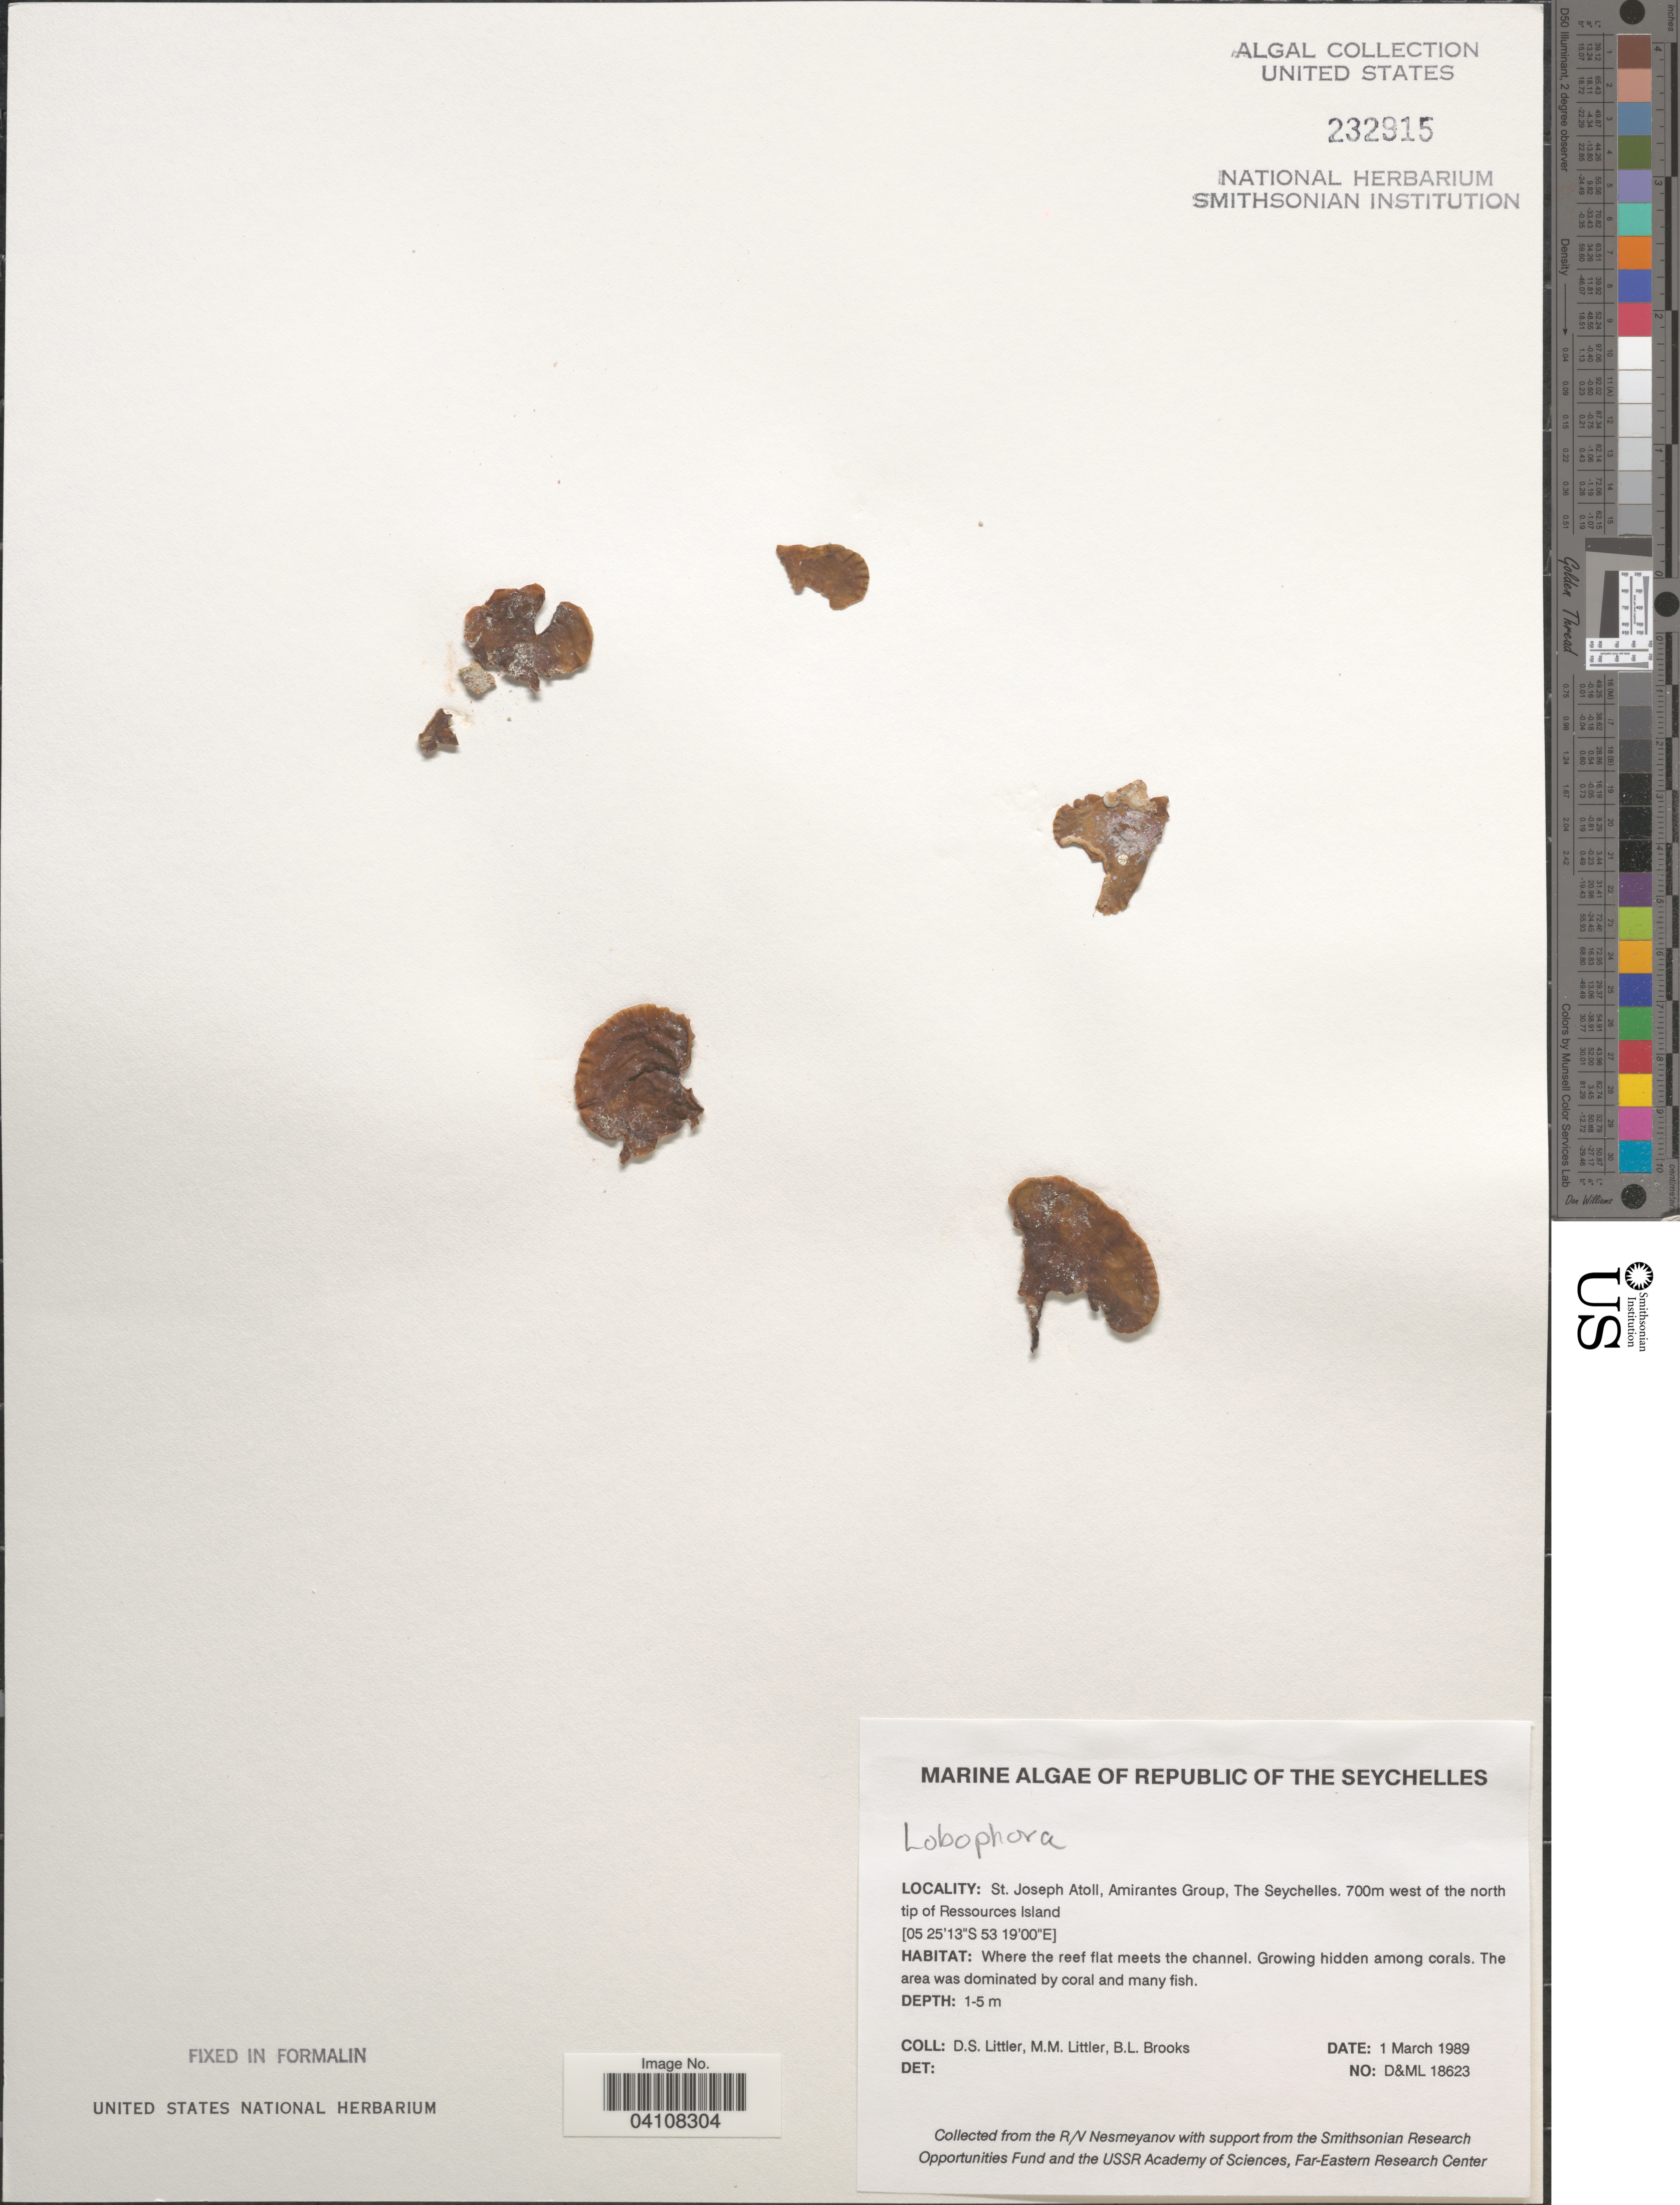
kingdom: Chromista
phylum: Ochrophyta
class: Phaeophyceae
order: Dictyotales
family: Dictyotaceae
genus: Lobophora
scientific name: Lobophora sp.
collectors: D. S. Littler & B. Brooks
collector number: D&ML18623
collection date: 1989-03-01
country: Seychelles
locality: Republic of The Seychelles. St. Joseph Atoll, Amirantes Group. 700m west of the north tip of Ressources Island. Where the reef flat meets the channel.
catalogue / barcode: US 232915